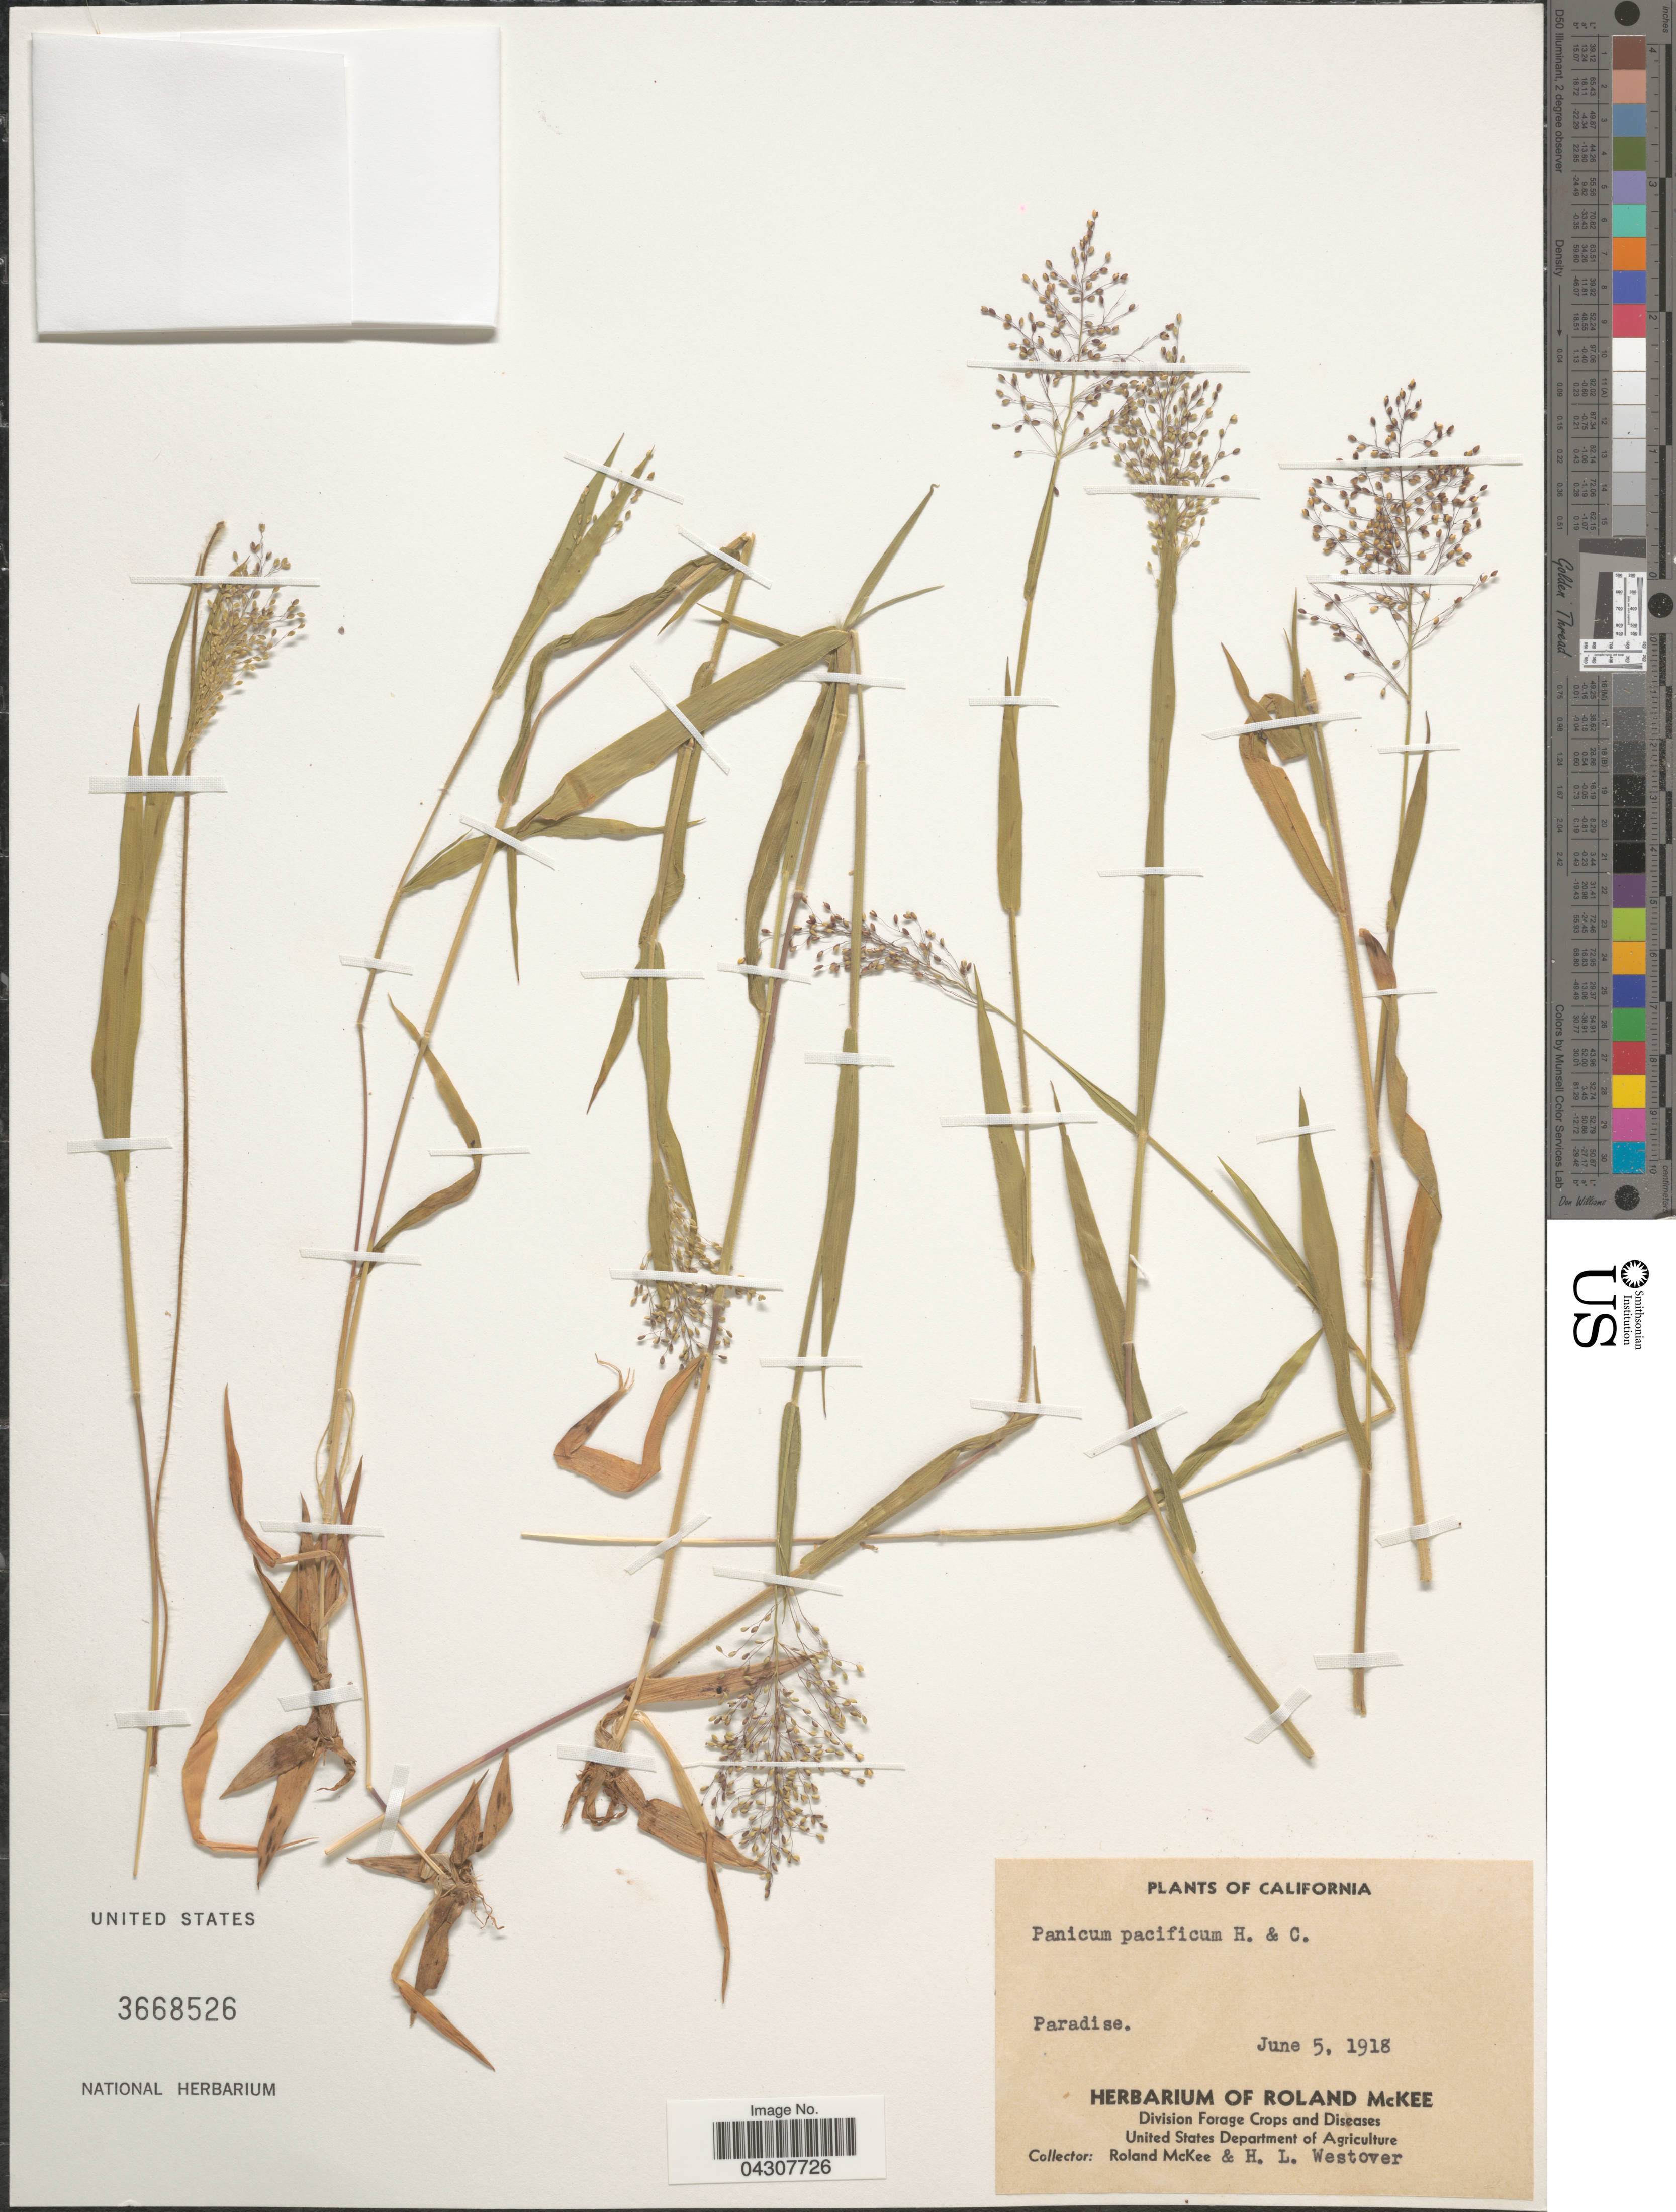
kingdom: Plantae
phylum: Tracheophyta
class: Liliopsida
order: Poales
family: Poaceae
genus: Dichanthelium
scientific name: Dichanthelium acuminatum var. acuminatum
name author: (Sw.) Gould & C.A. Clark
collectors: R. Mckee & H. Westover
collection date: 1918-06-05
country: United States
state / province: California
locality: Paradise.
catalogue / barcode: US 3668526